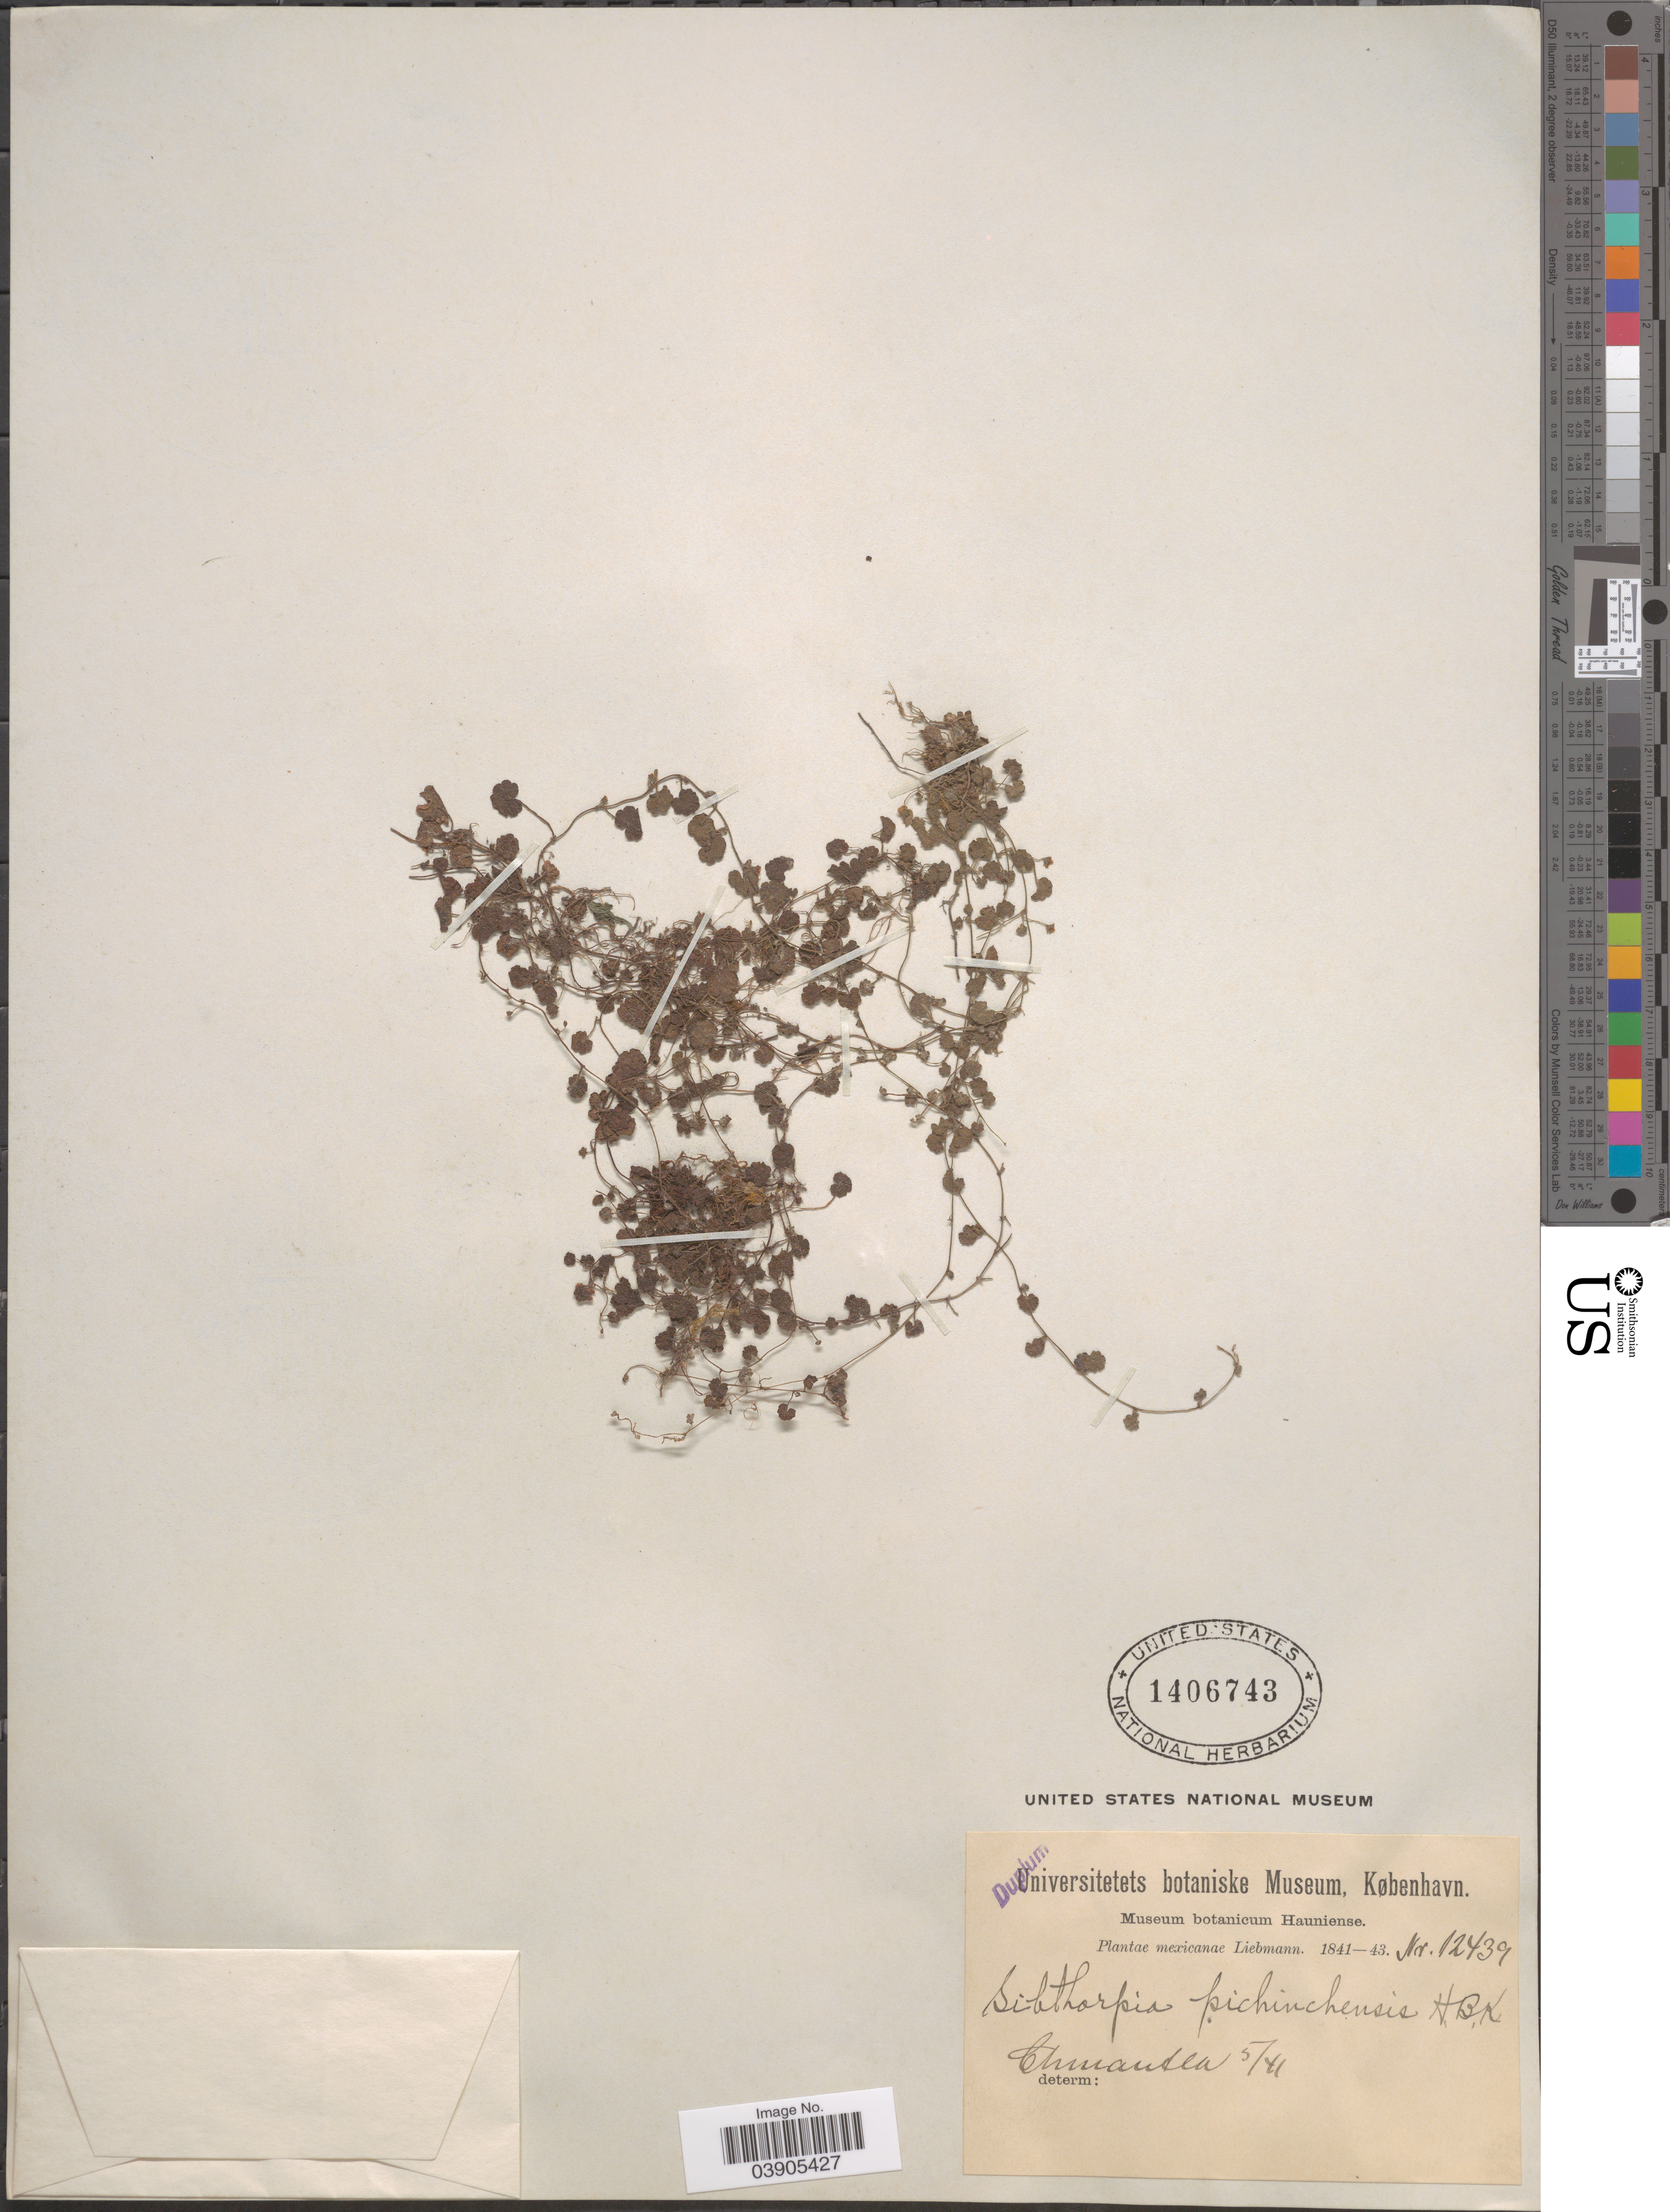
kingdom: Plantae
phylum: Tracheophyta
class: Magnoliopsida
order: Lamiales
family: Plantaginaceae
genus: Sibthorpia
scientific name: Sibthorpia repens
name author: (L.) Kuntze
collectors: Liebmann, --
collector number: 12439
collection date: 1841-05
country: Mexico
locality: Chinantla.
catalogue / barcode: US 1406743